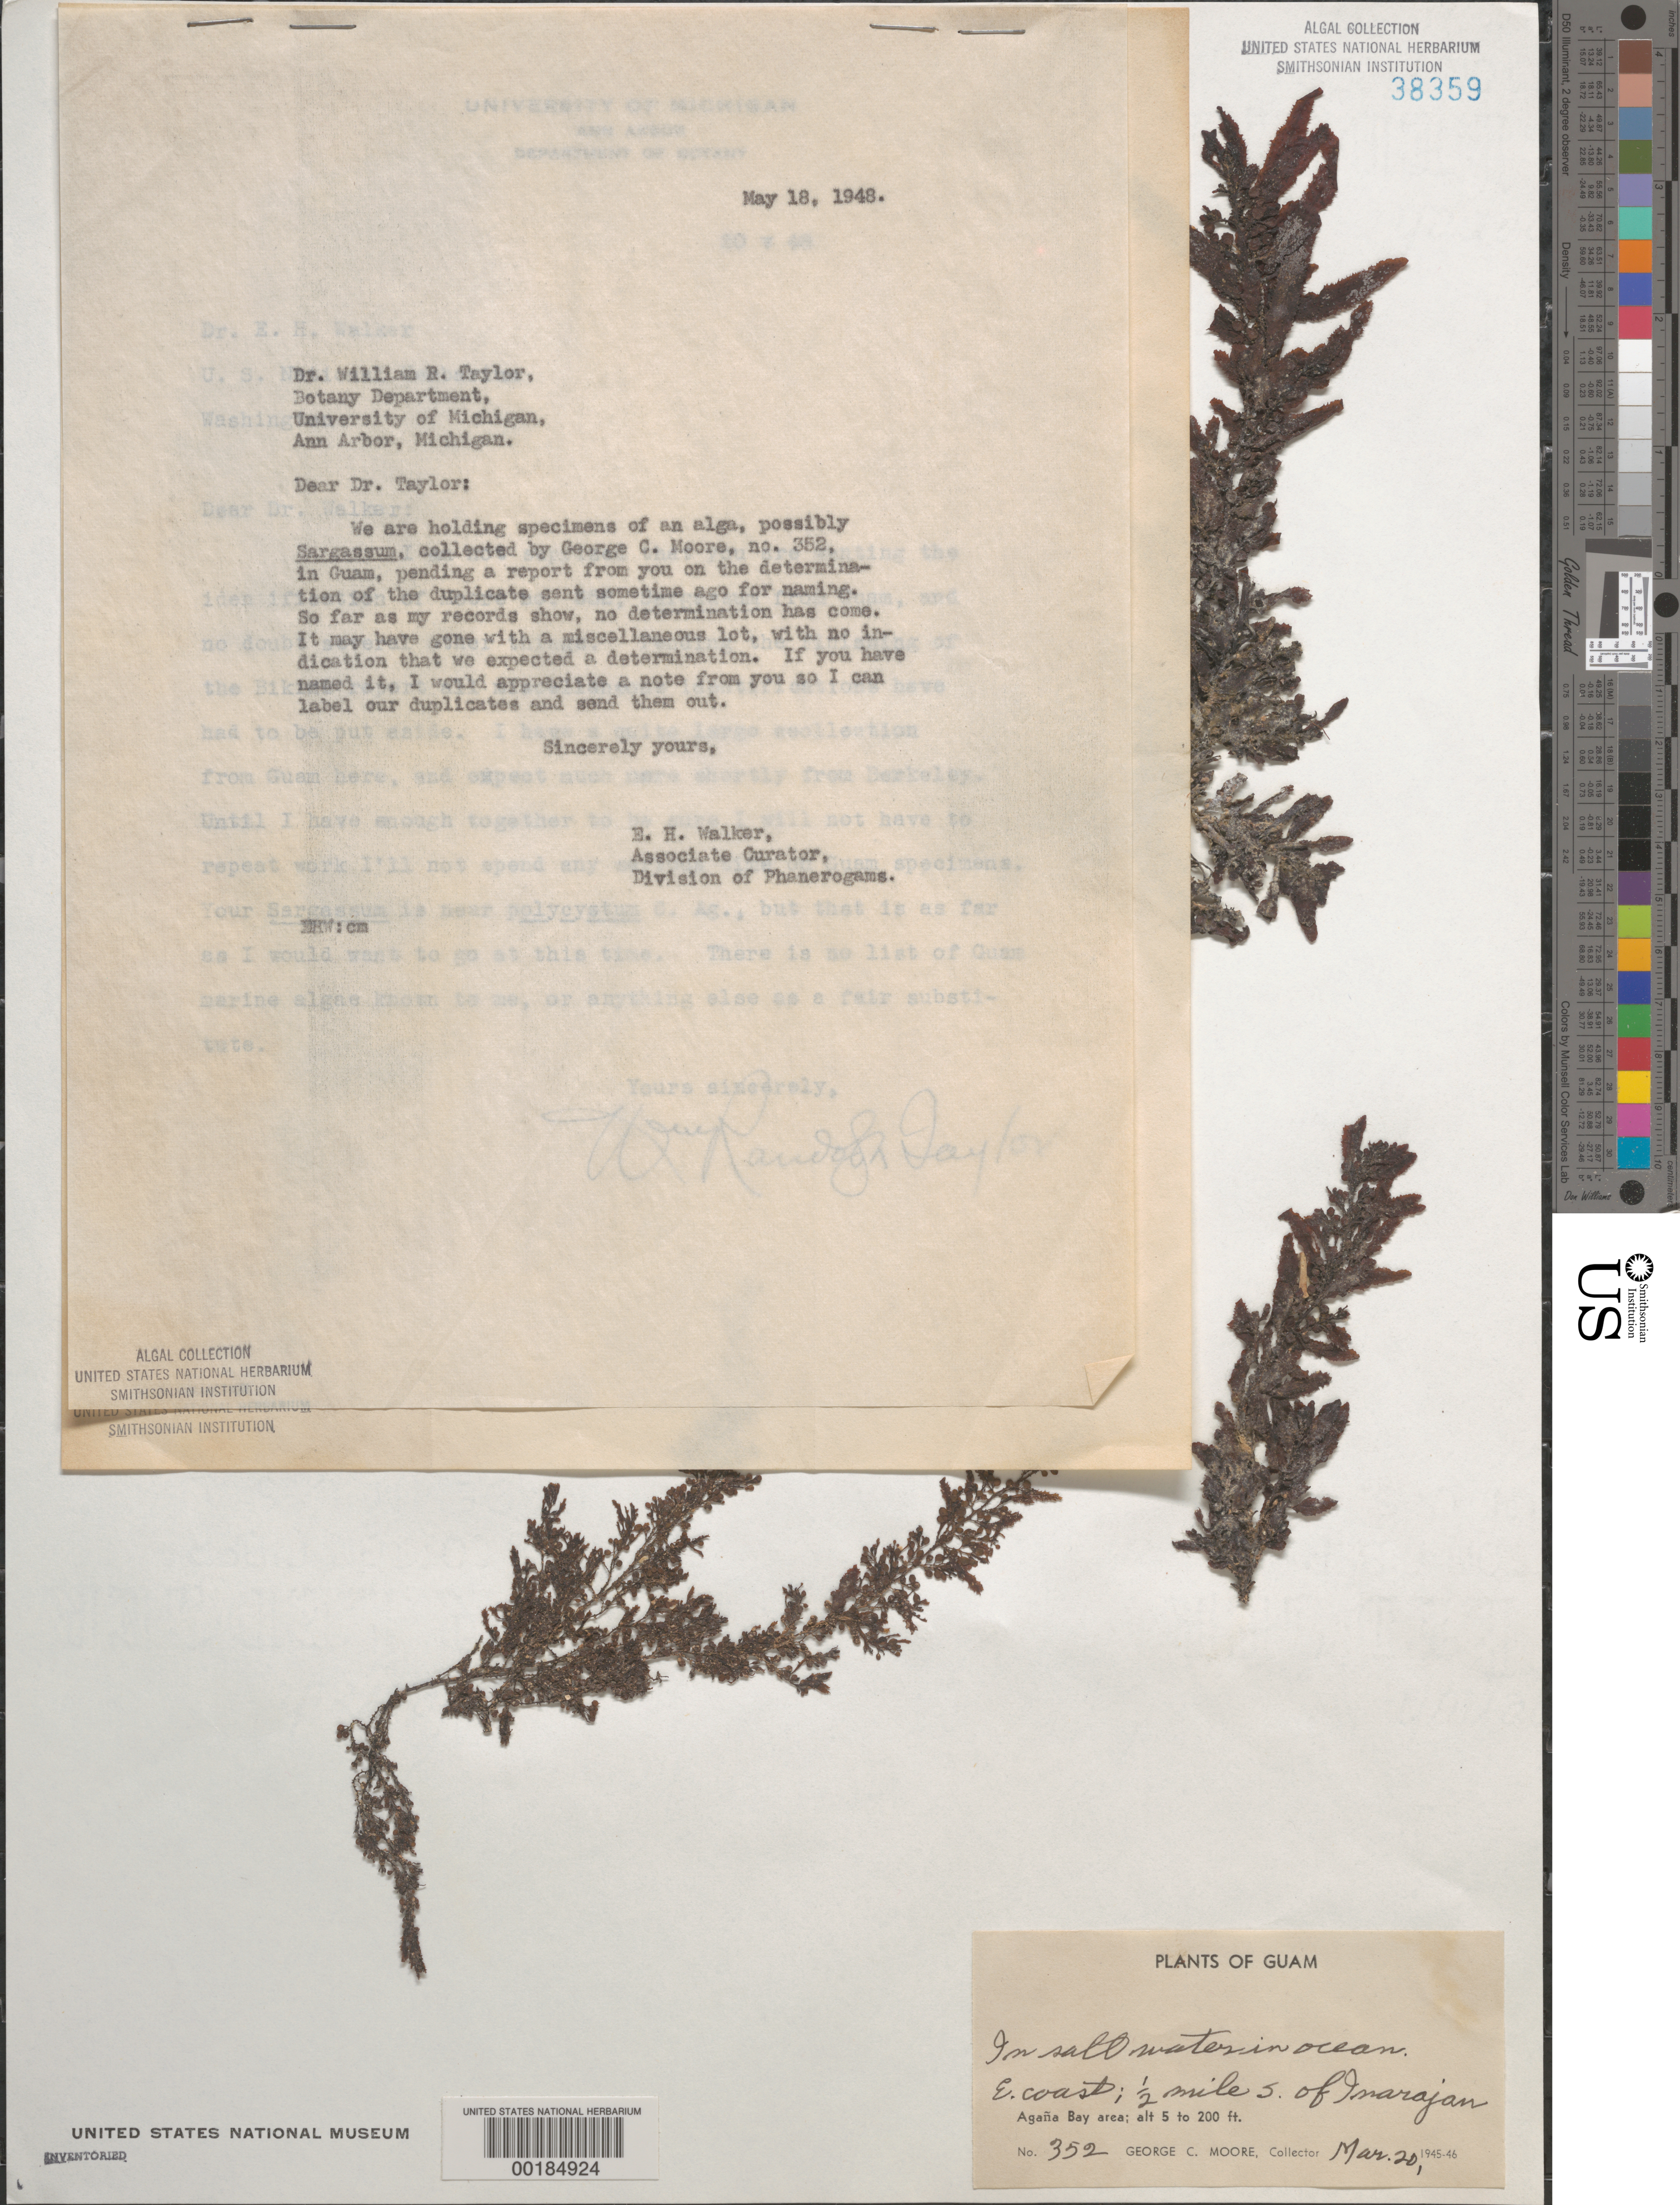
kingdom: Chromista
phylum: Ochrophyta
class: Phaeophyceae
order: Fucales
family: Sargassaceae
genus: Sargassum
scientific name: Sargassum polycystum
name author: C. Agardh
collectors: G. C. Moore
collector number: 352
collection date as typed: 20 Mar 1945 or 20 Mar 1946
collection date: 1945-03-20 or 1946-03-20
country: Guam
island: Guam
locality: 1/2 mile south of Inarajan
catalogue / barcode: US 38359